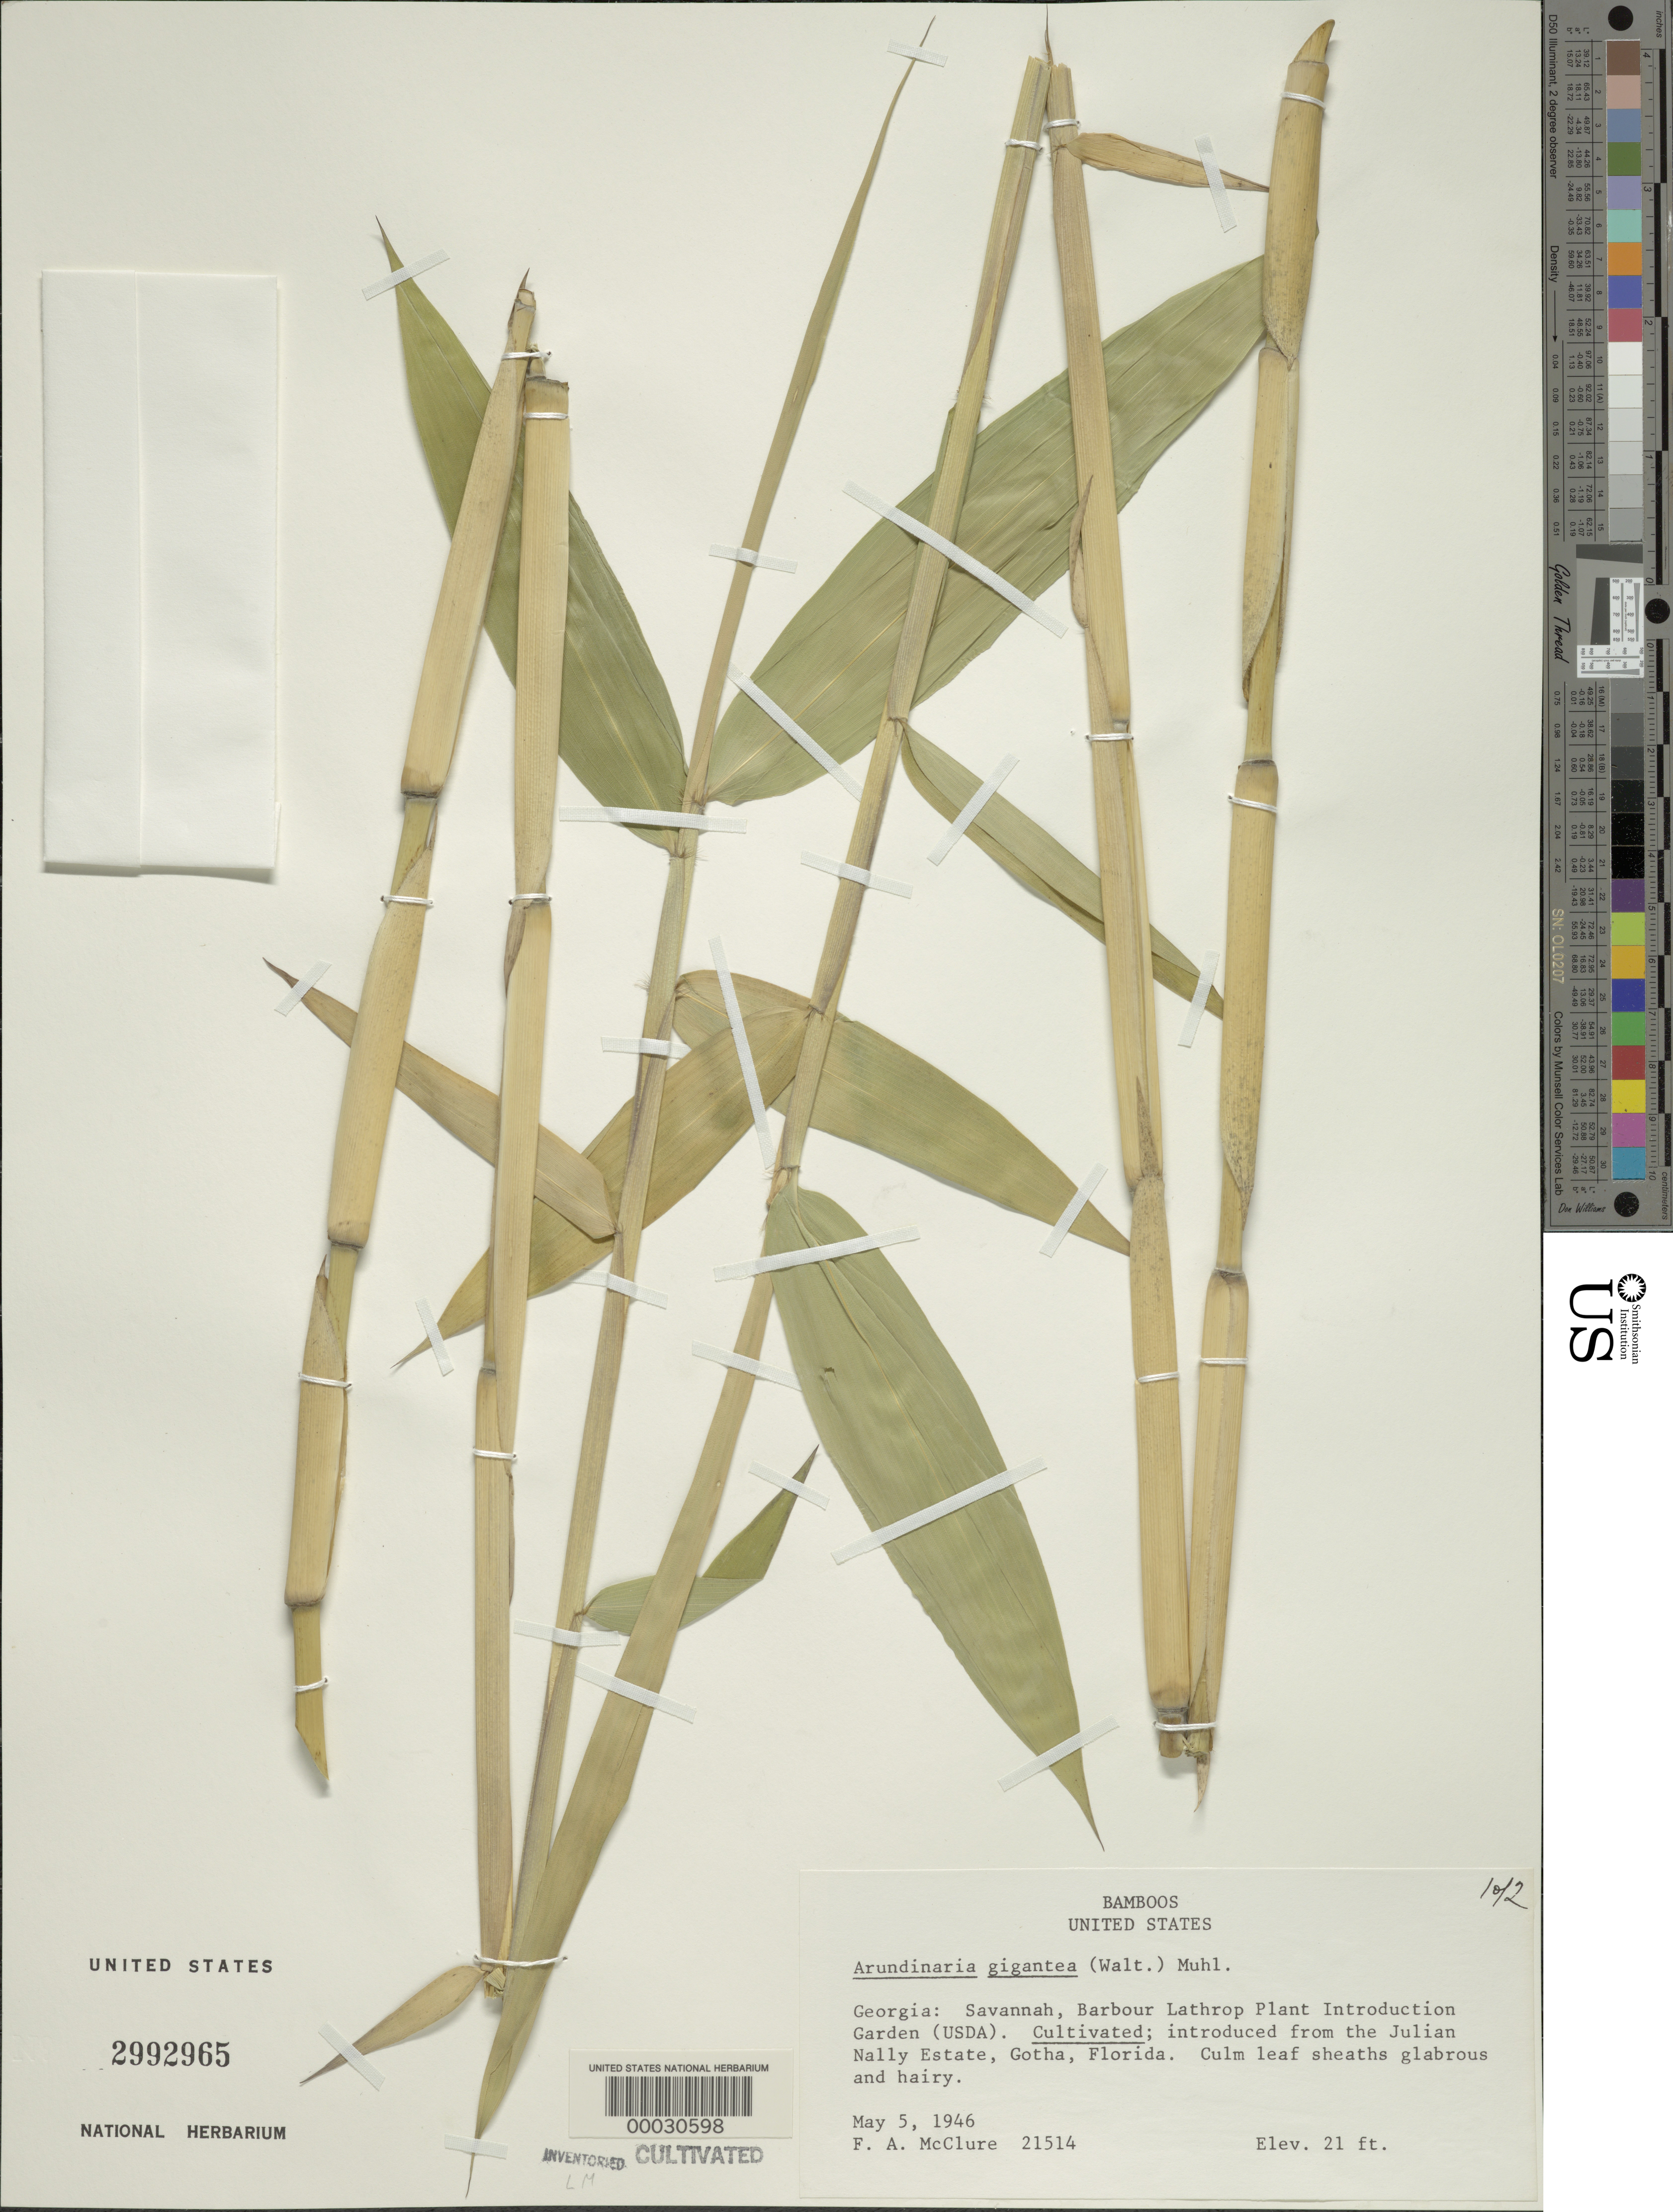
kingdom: Plantae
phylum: Tracheophyta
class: Liliopsida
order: Poales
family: Poaceae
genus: Arundinaria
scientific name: Arundinaria gigantea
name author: (Walter) Muhl.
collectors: F. A. McClure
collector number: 21514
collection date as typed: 05 May 1946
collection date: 1946-05-05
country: United States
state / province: Georgia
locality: Barbour lathrop plant introduction garden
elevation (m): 6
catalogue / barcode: US 2992965